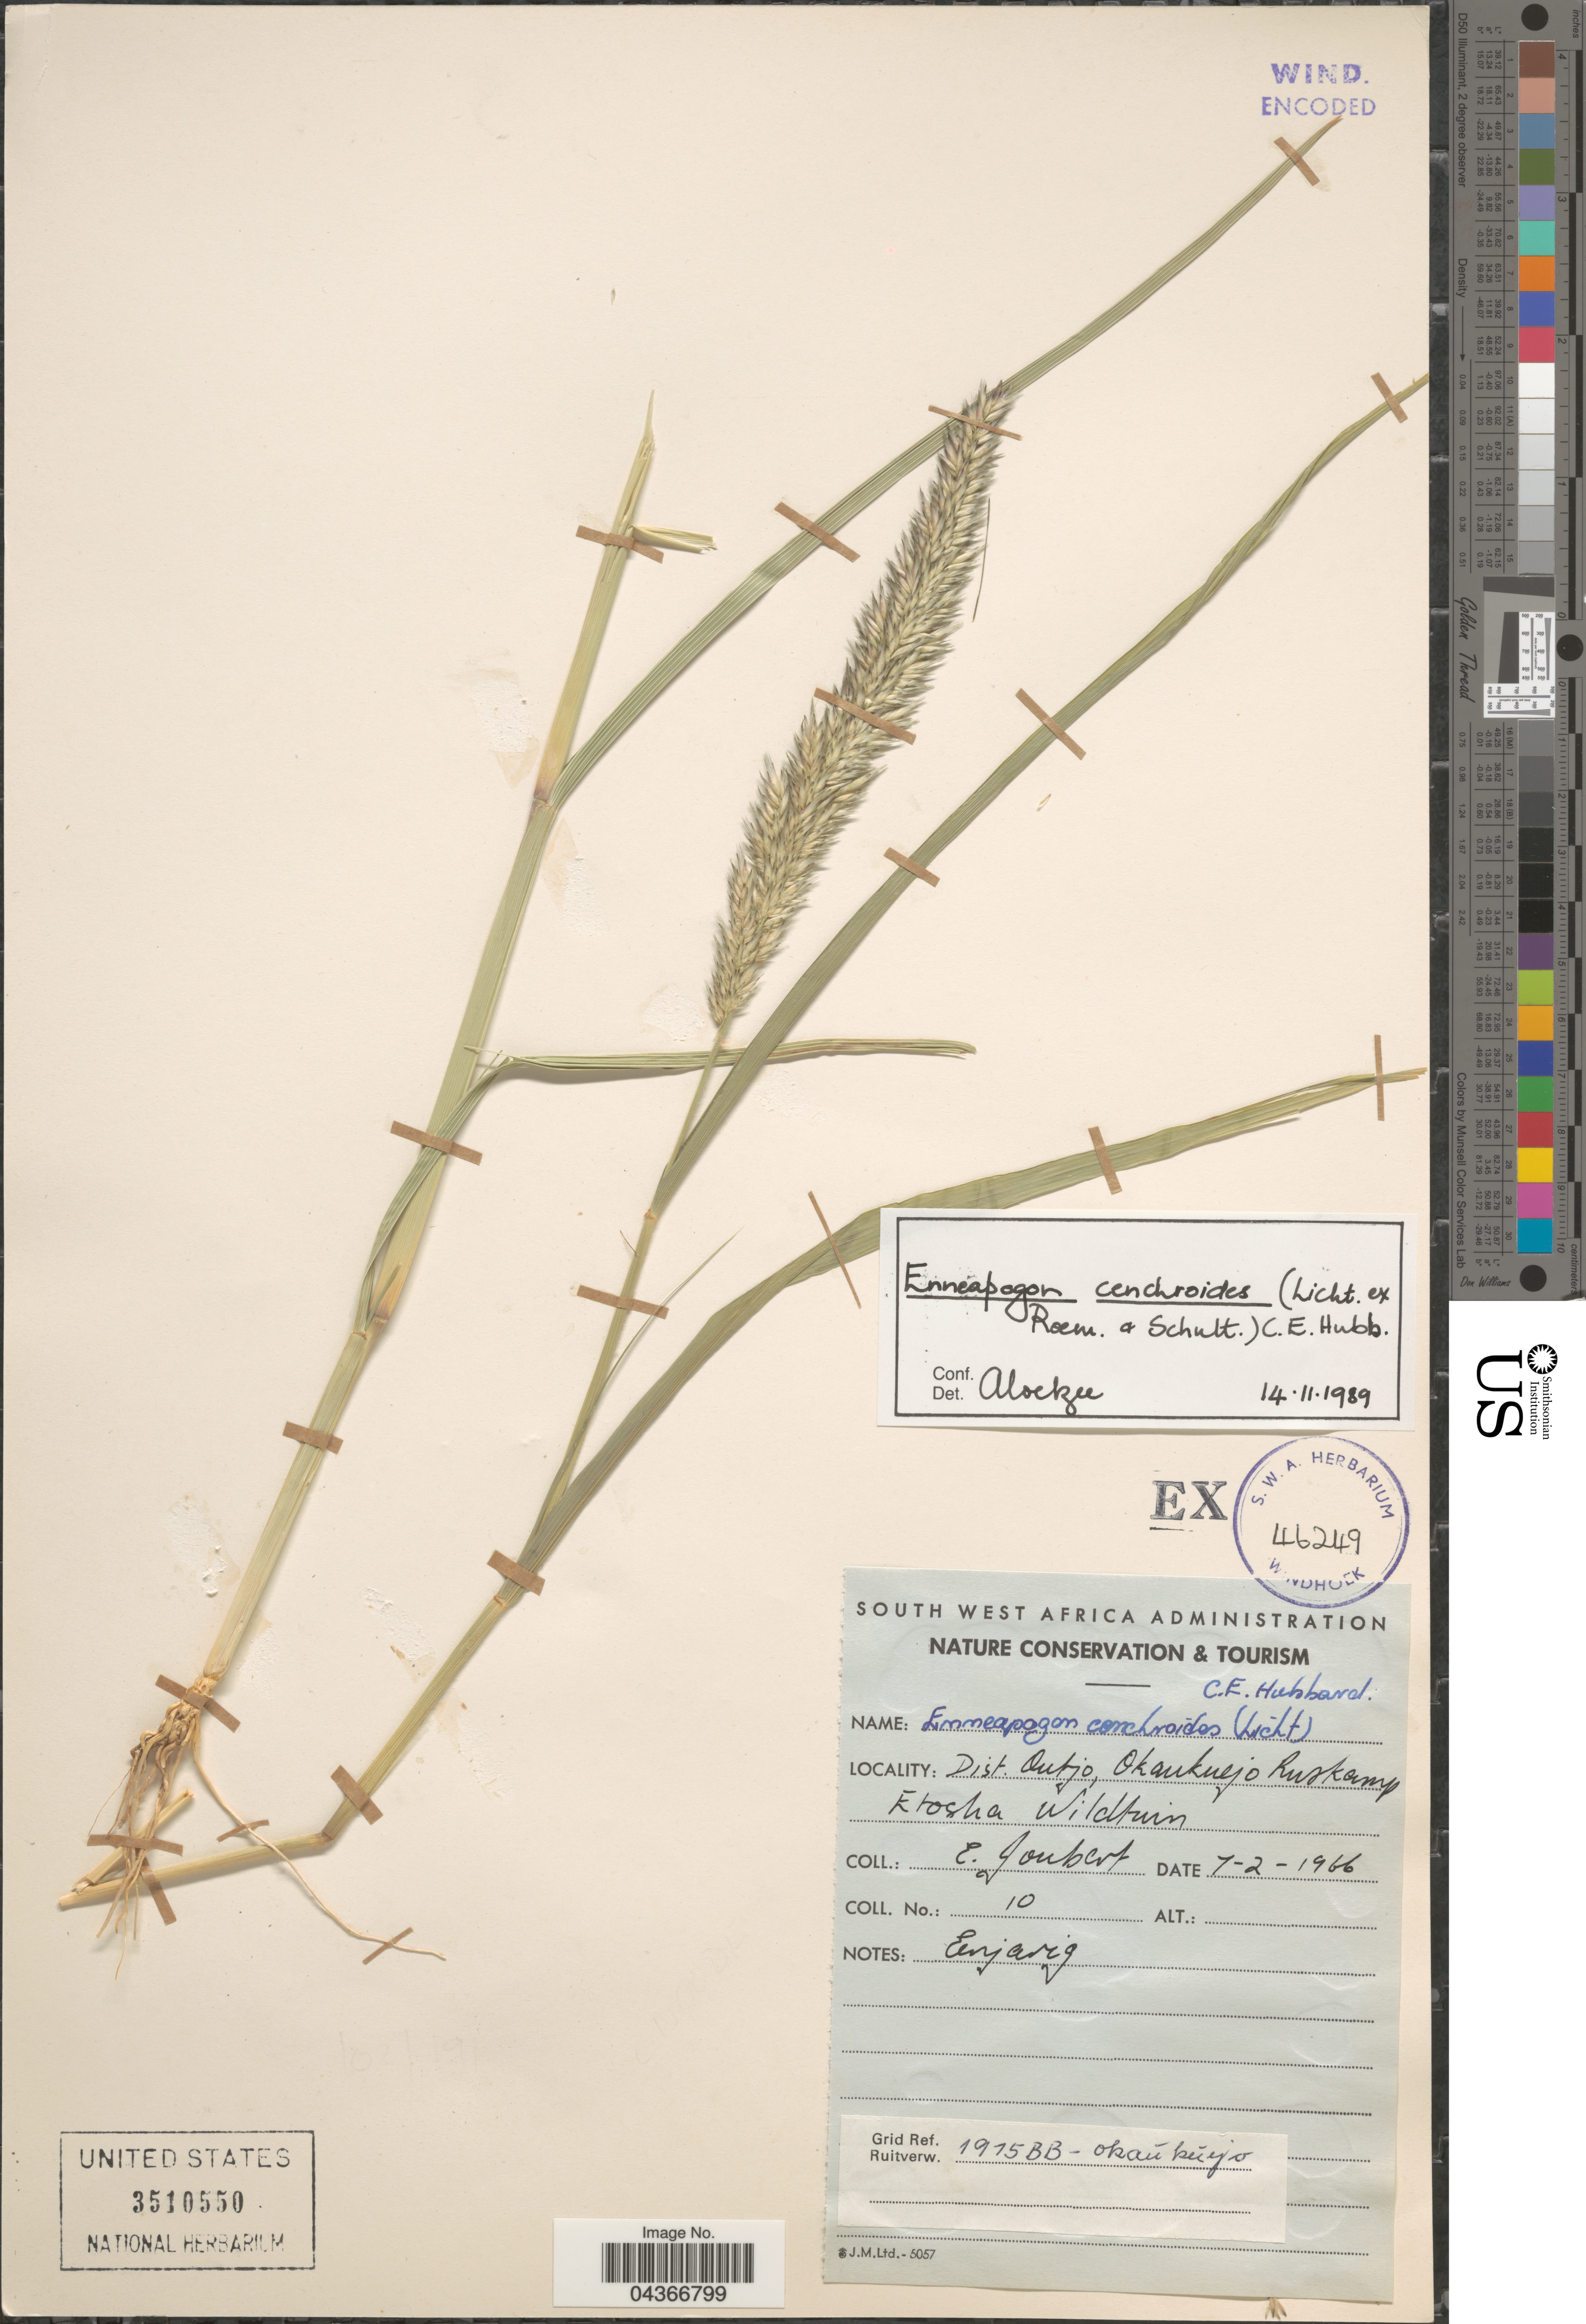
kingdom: Plantae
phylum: Tracheophyta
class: Liliopsida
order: Poales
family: Poaceae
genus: Enneapogon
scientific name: Enneapogon cenchroides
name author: (Licht. ex Roem. & Schult.) C.E. Hubb.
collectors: Joubert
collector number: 10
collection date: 1966-02-07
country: Namibia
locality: Dist. Ontjo, Okanknejo Ruskamp. Etosha Wildtuin.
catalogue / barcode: US 3510550